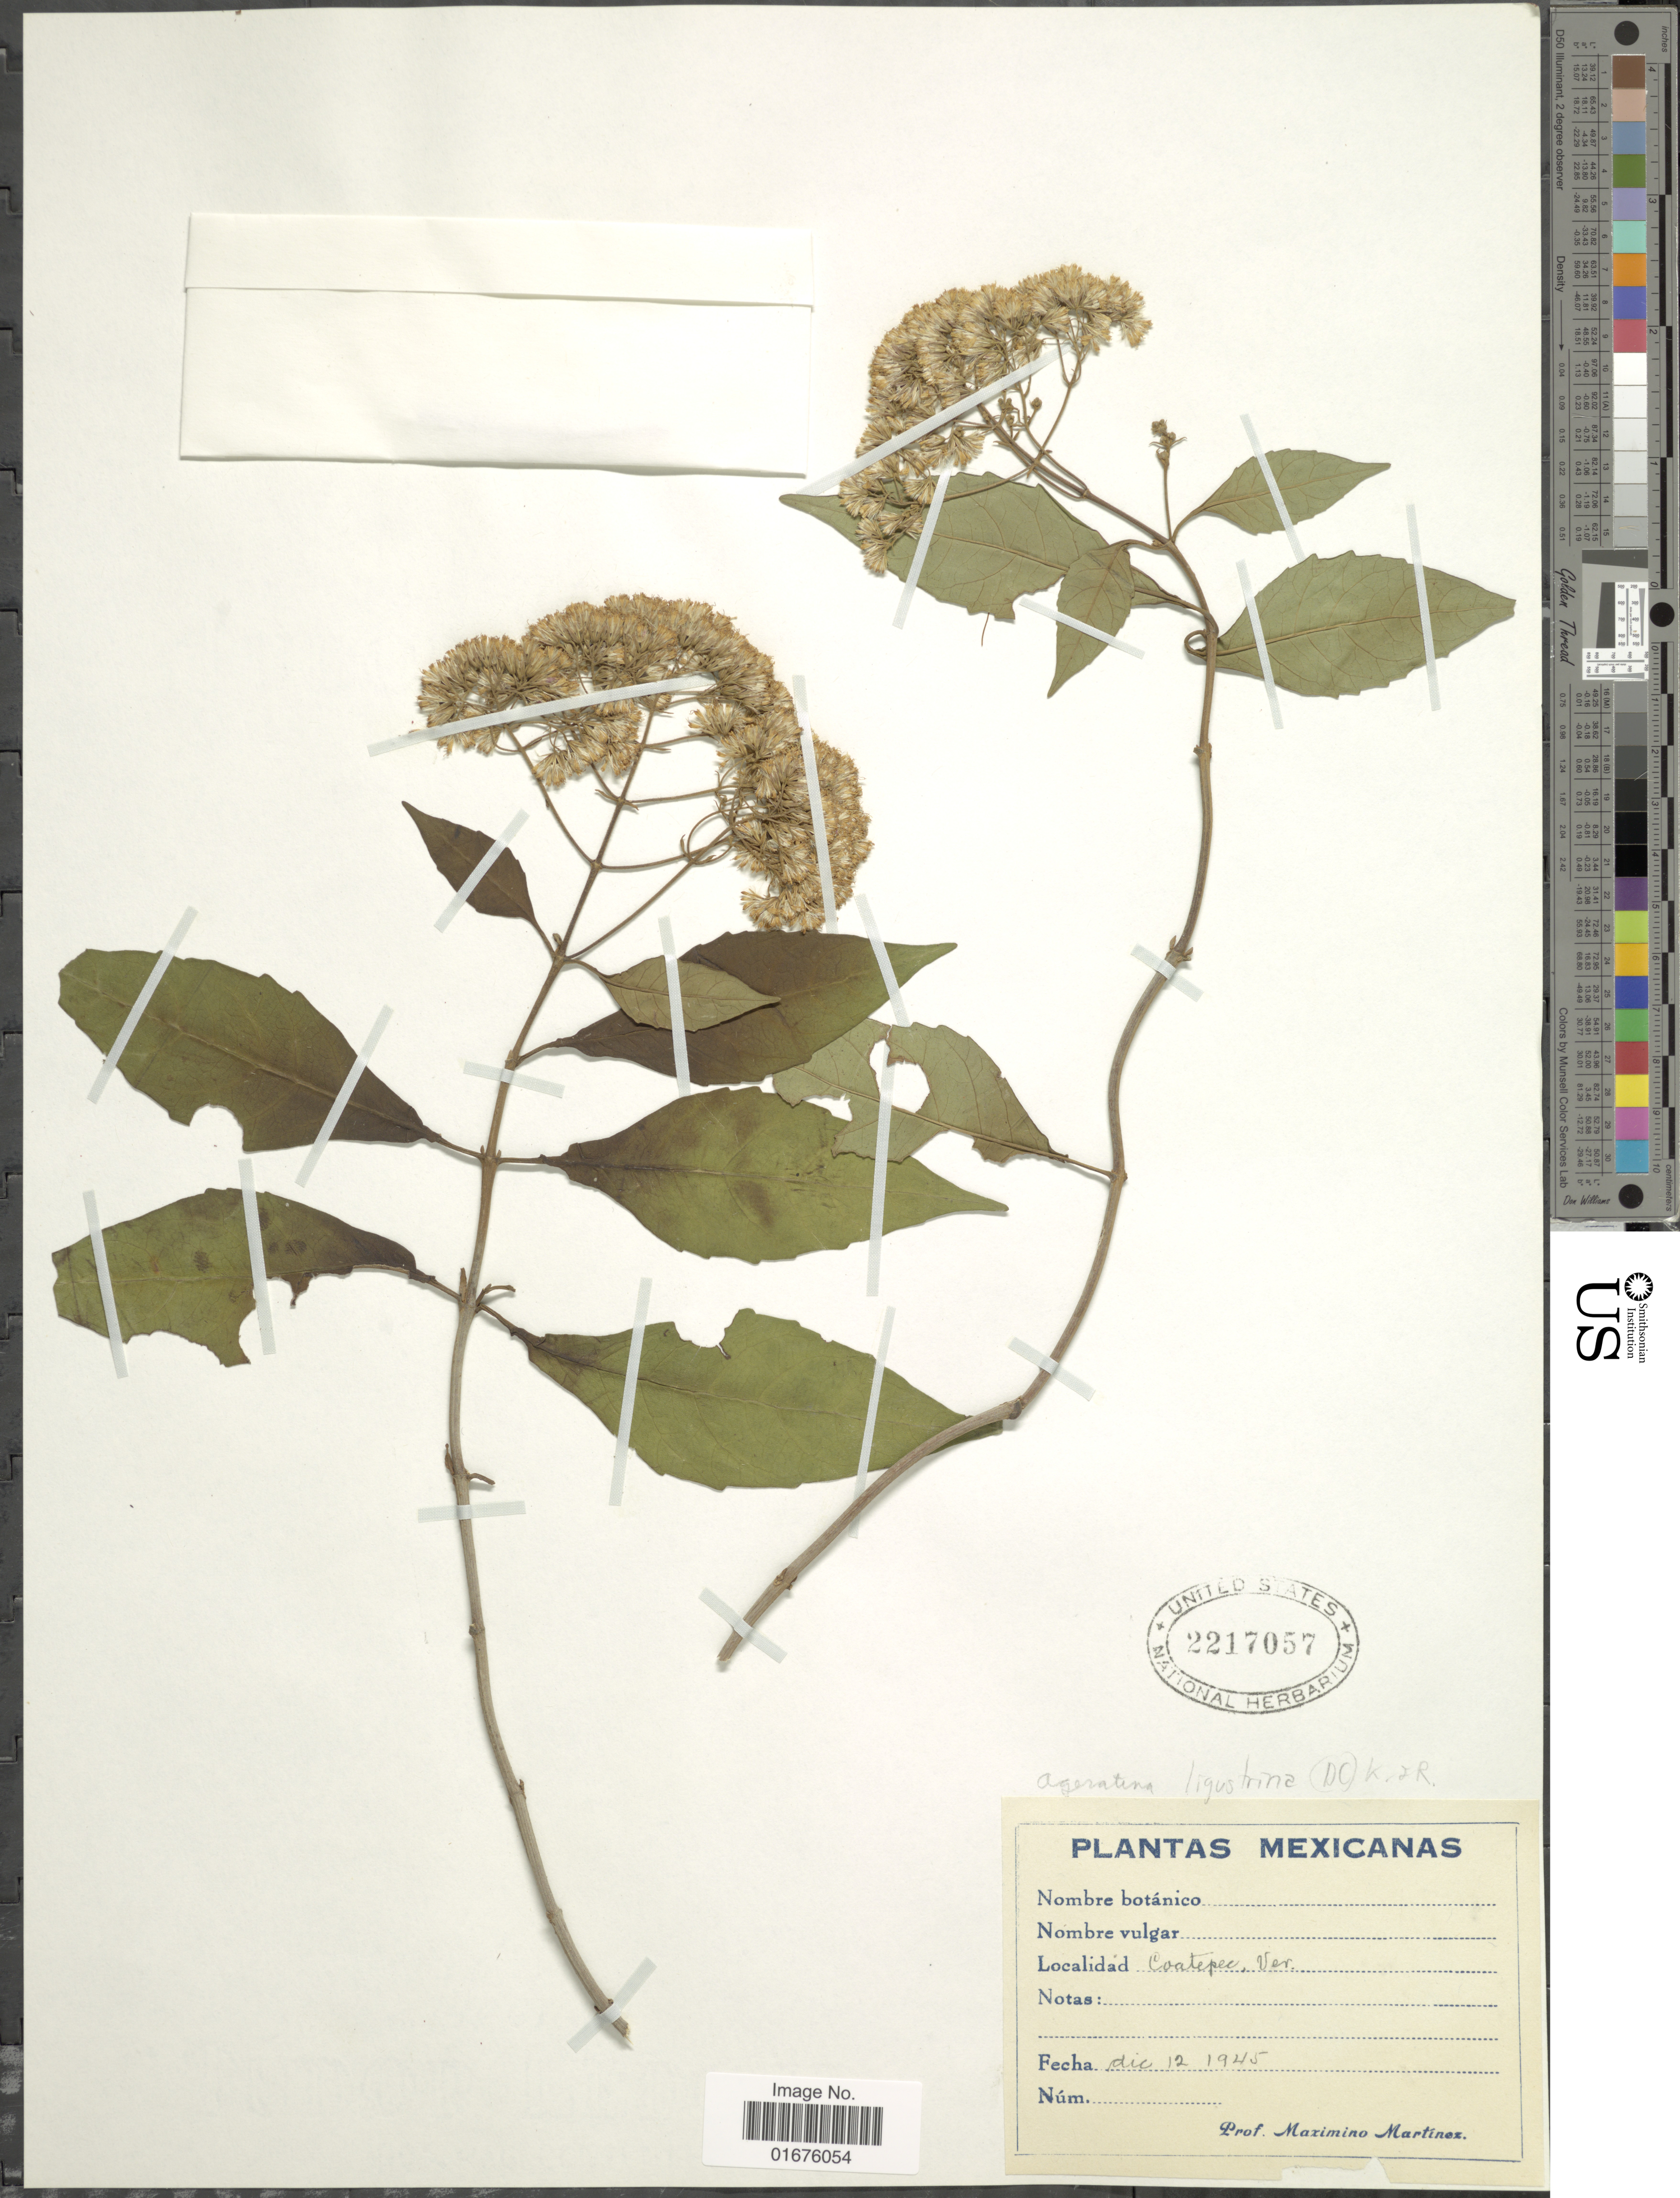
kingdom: Plantae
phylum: Tracheophyta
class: Magnoliopsida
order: Asterales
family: Asteraceae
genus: Ageratina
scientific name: Ageratina ligustrina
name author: (DC.) R.M. King & H. Rob.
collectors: M. C. Martínez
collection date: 1945-12-12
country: Mexico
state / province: Veracruz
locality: Coatepec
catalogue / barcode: US 2217057